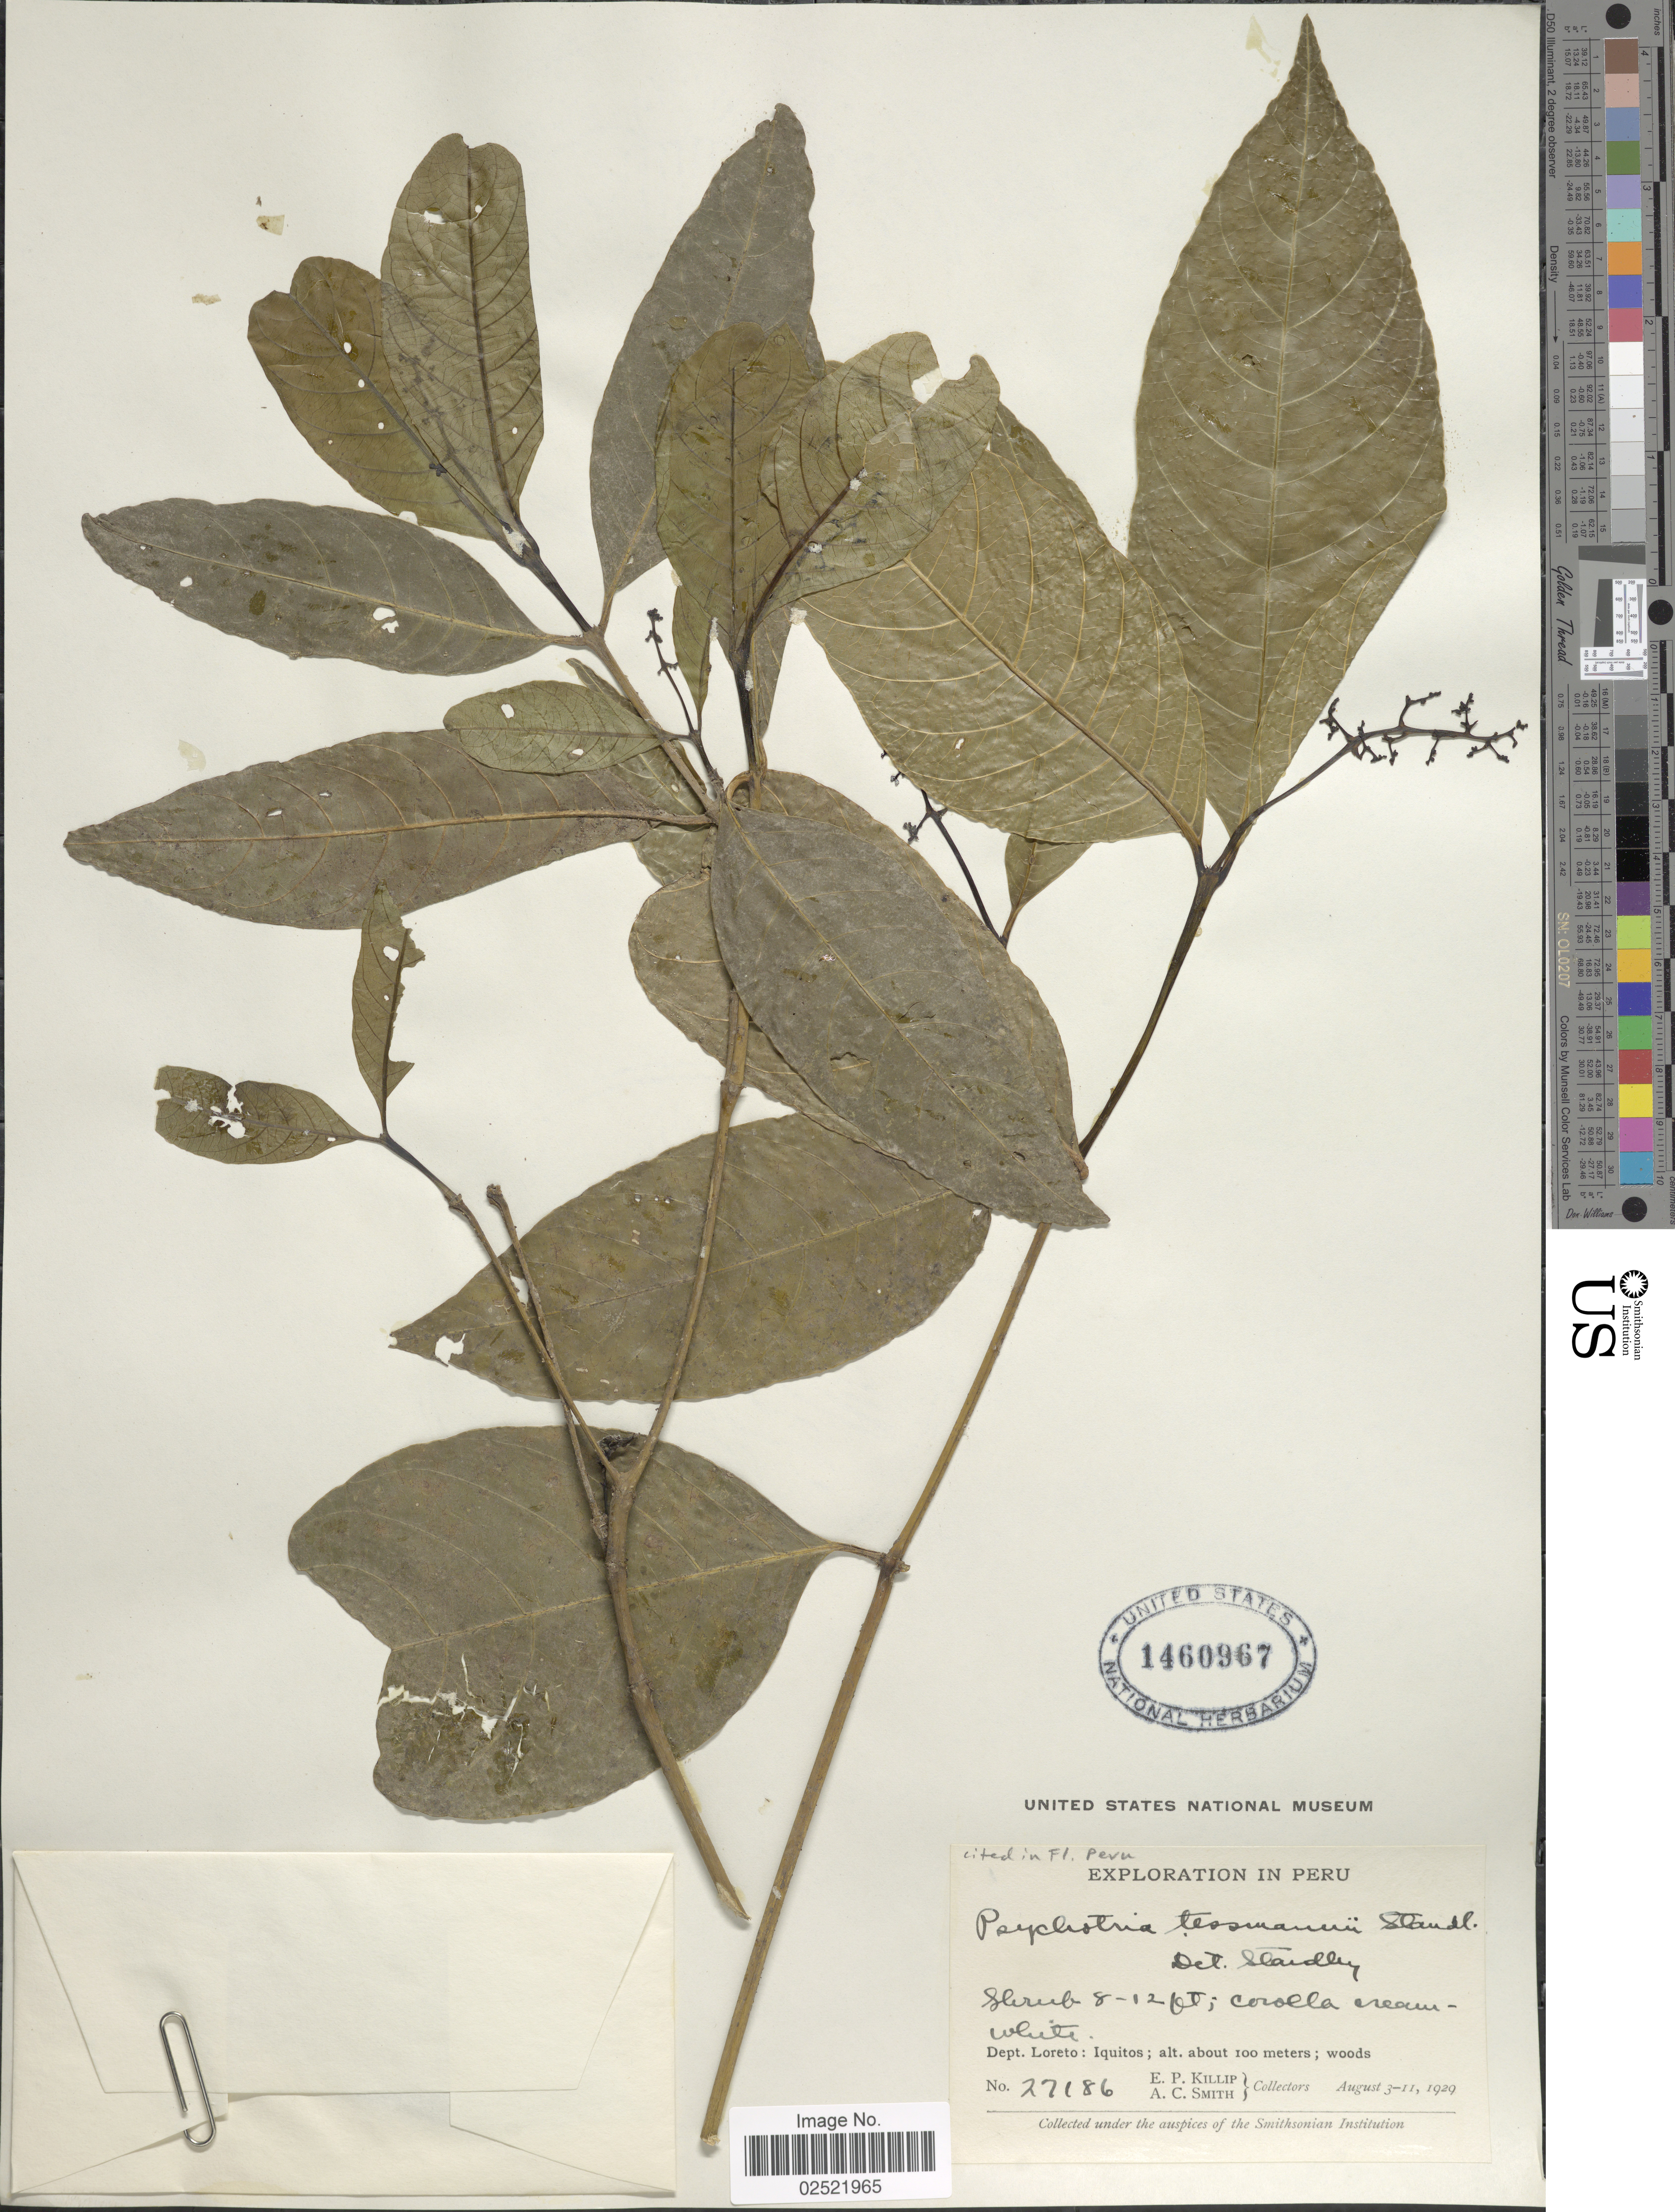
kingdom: Plantae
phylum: Tracheophyta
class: Magnoliopsida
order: Gentianales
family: Rubiaceae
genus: Psychotria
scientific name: Psychotria tessmannii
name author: Standl.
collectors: E. P. Killip & A. C. Smith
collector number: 27186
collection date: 1929-08-03/1929-08-11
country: Peru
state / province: Loreto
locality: Iquitos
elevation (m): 100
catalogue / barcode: US 1460967